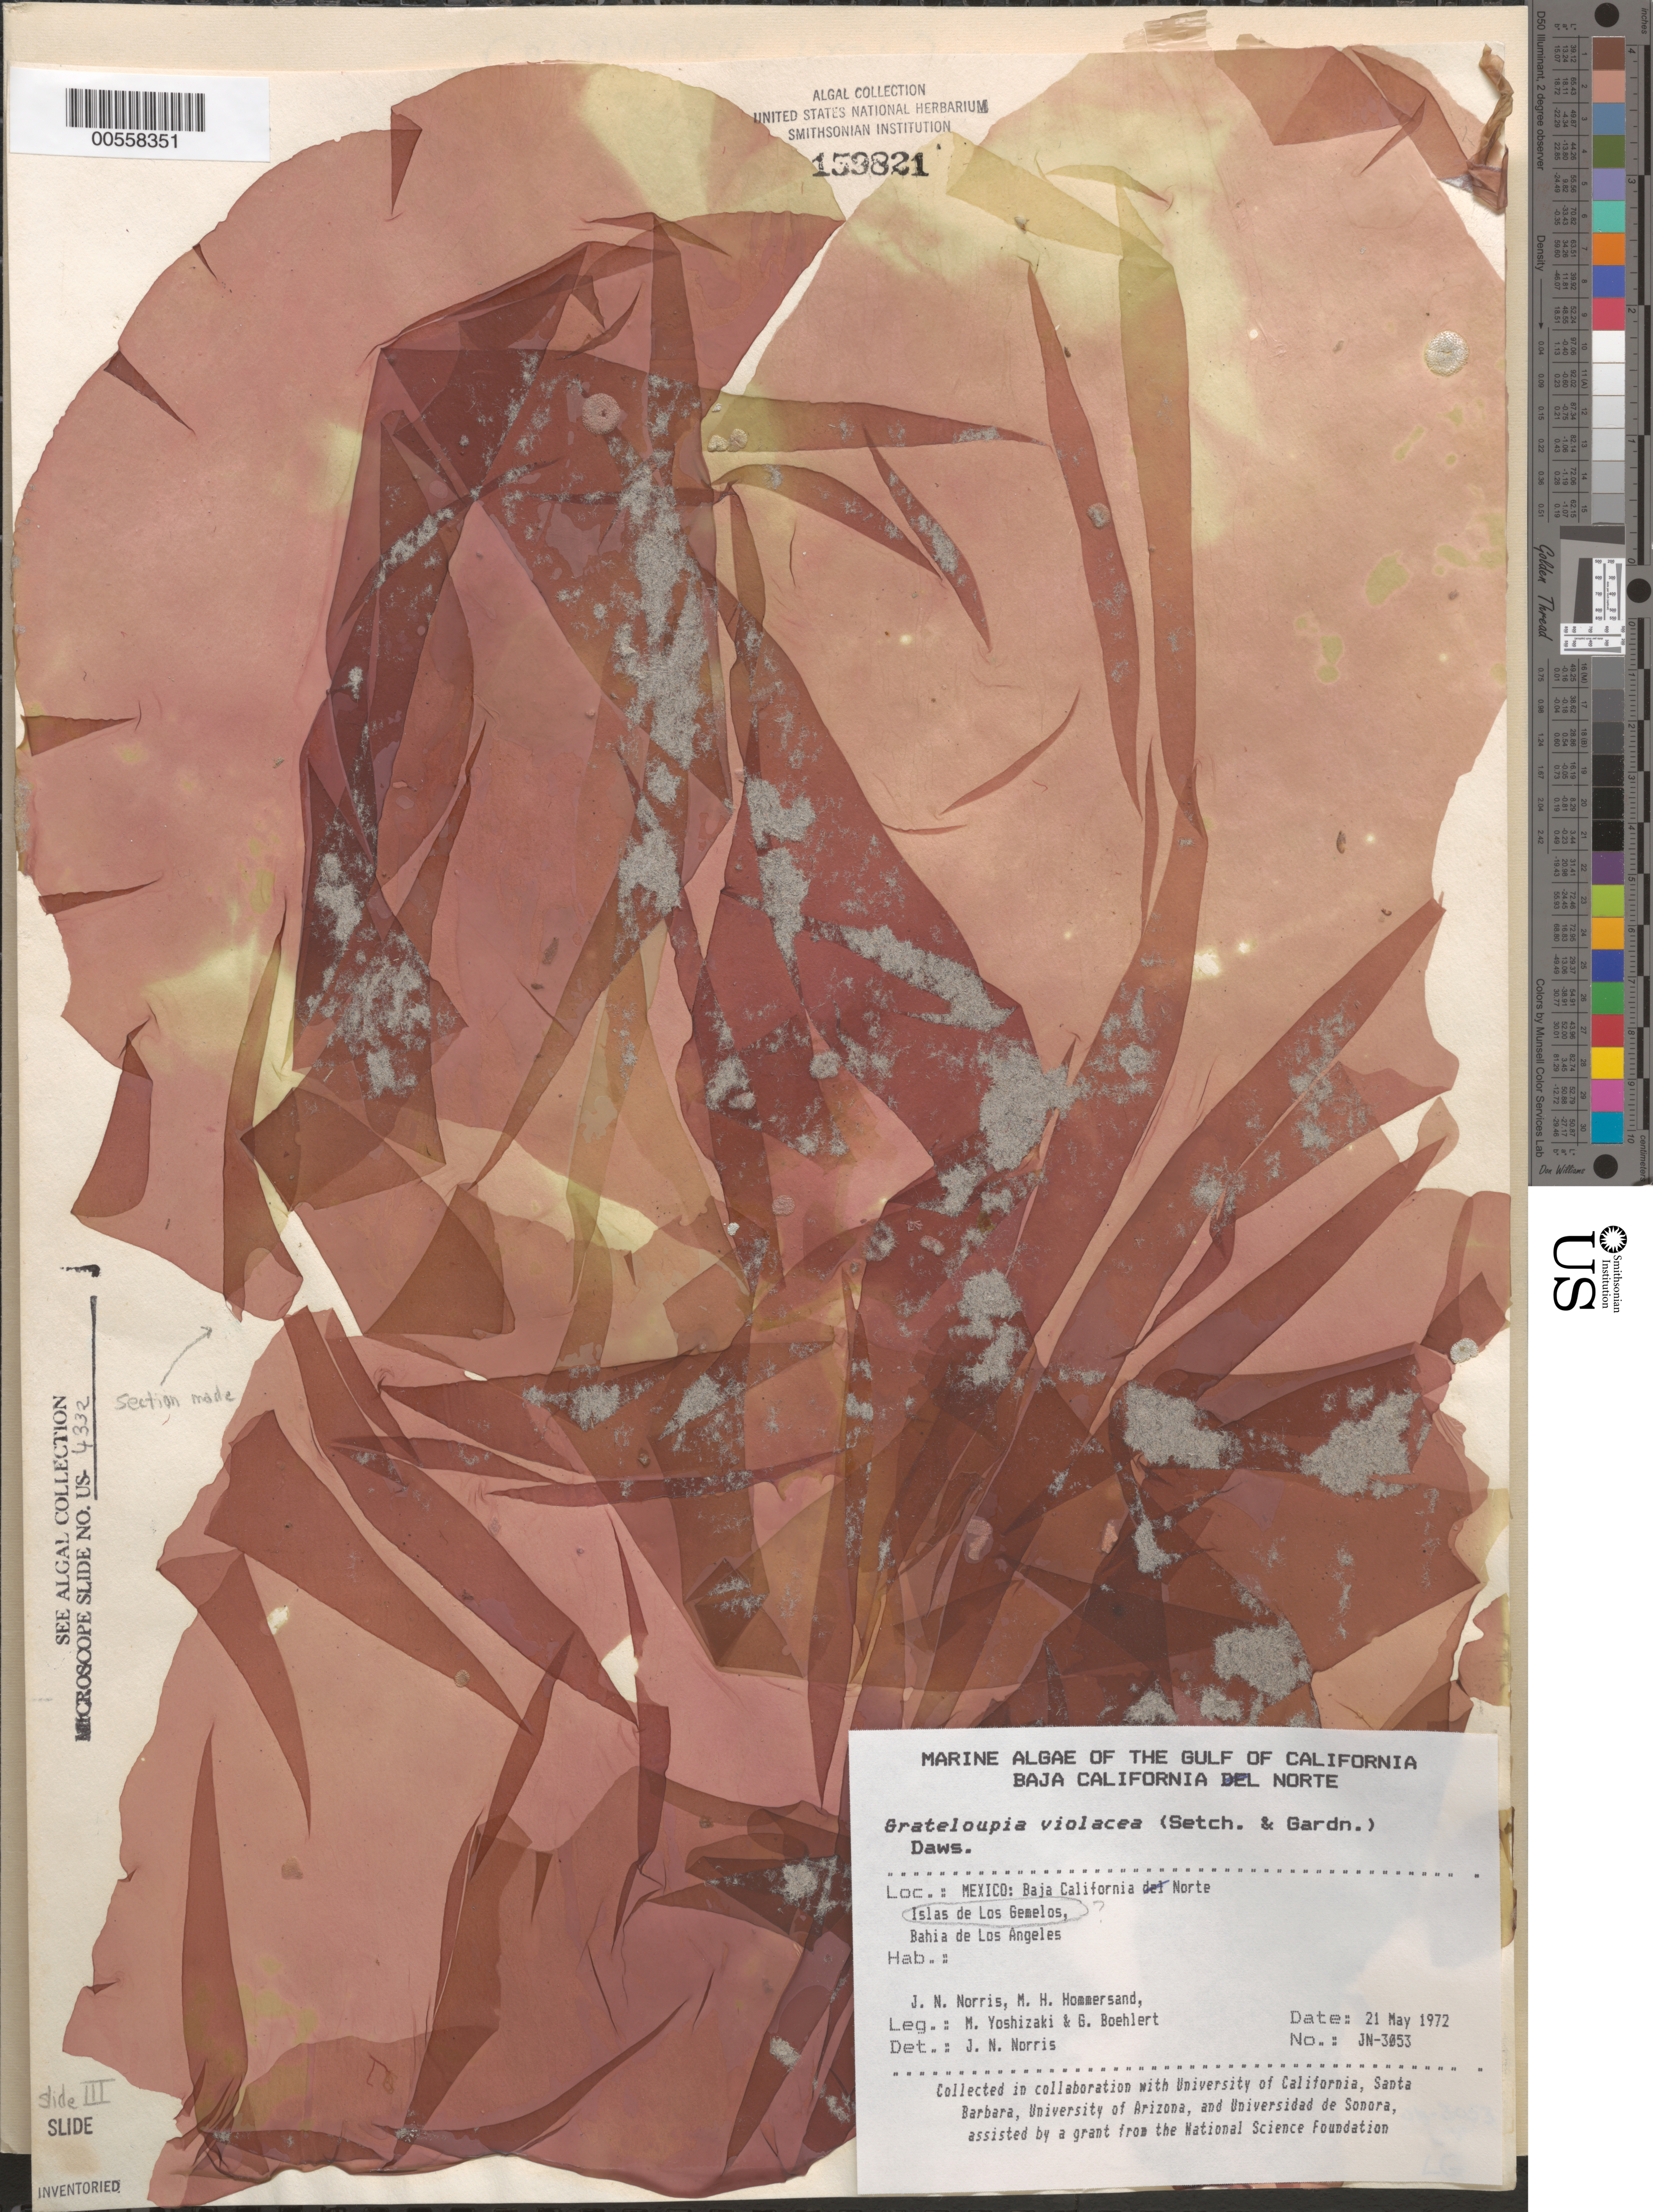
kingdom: Plantae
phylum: Rhodophyta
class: Florideophyceae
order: Halymeniales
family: Halymeniaceae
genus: Grateloupia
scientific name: Grateloupia violacea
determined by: Norris, James N.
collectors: J. N. Norris, M. H. Hommersand, M. Yoshizaki & G. Boehlert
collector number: JN-3053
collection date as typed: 22 May 1972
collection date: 1972-05-22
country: Mexico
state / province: Baja California Norte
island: Isla de Los Gemelitos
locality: Bahia de los Angeles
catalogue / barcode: US 159821